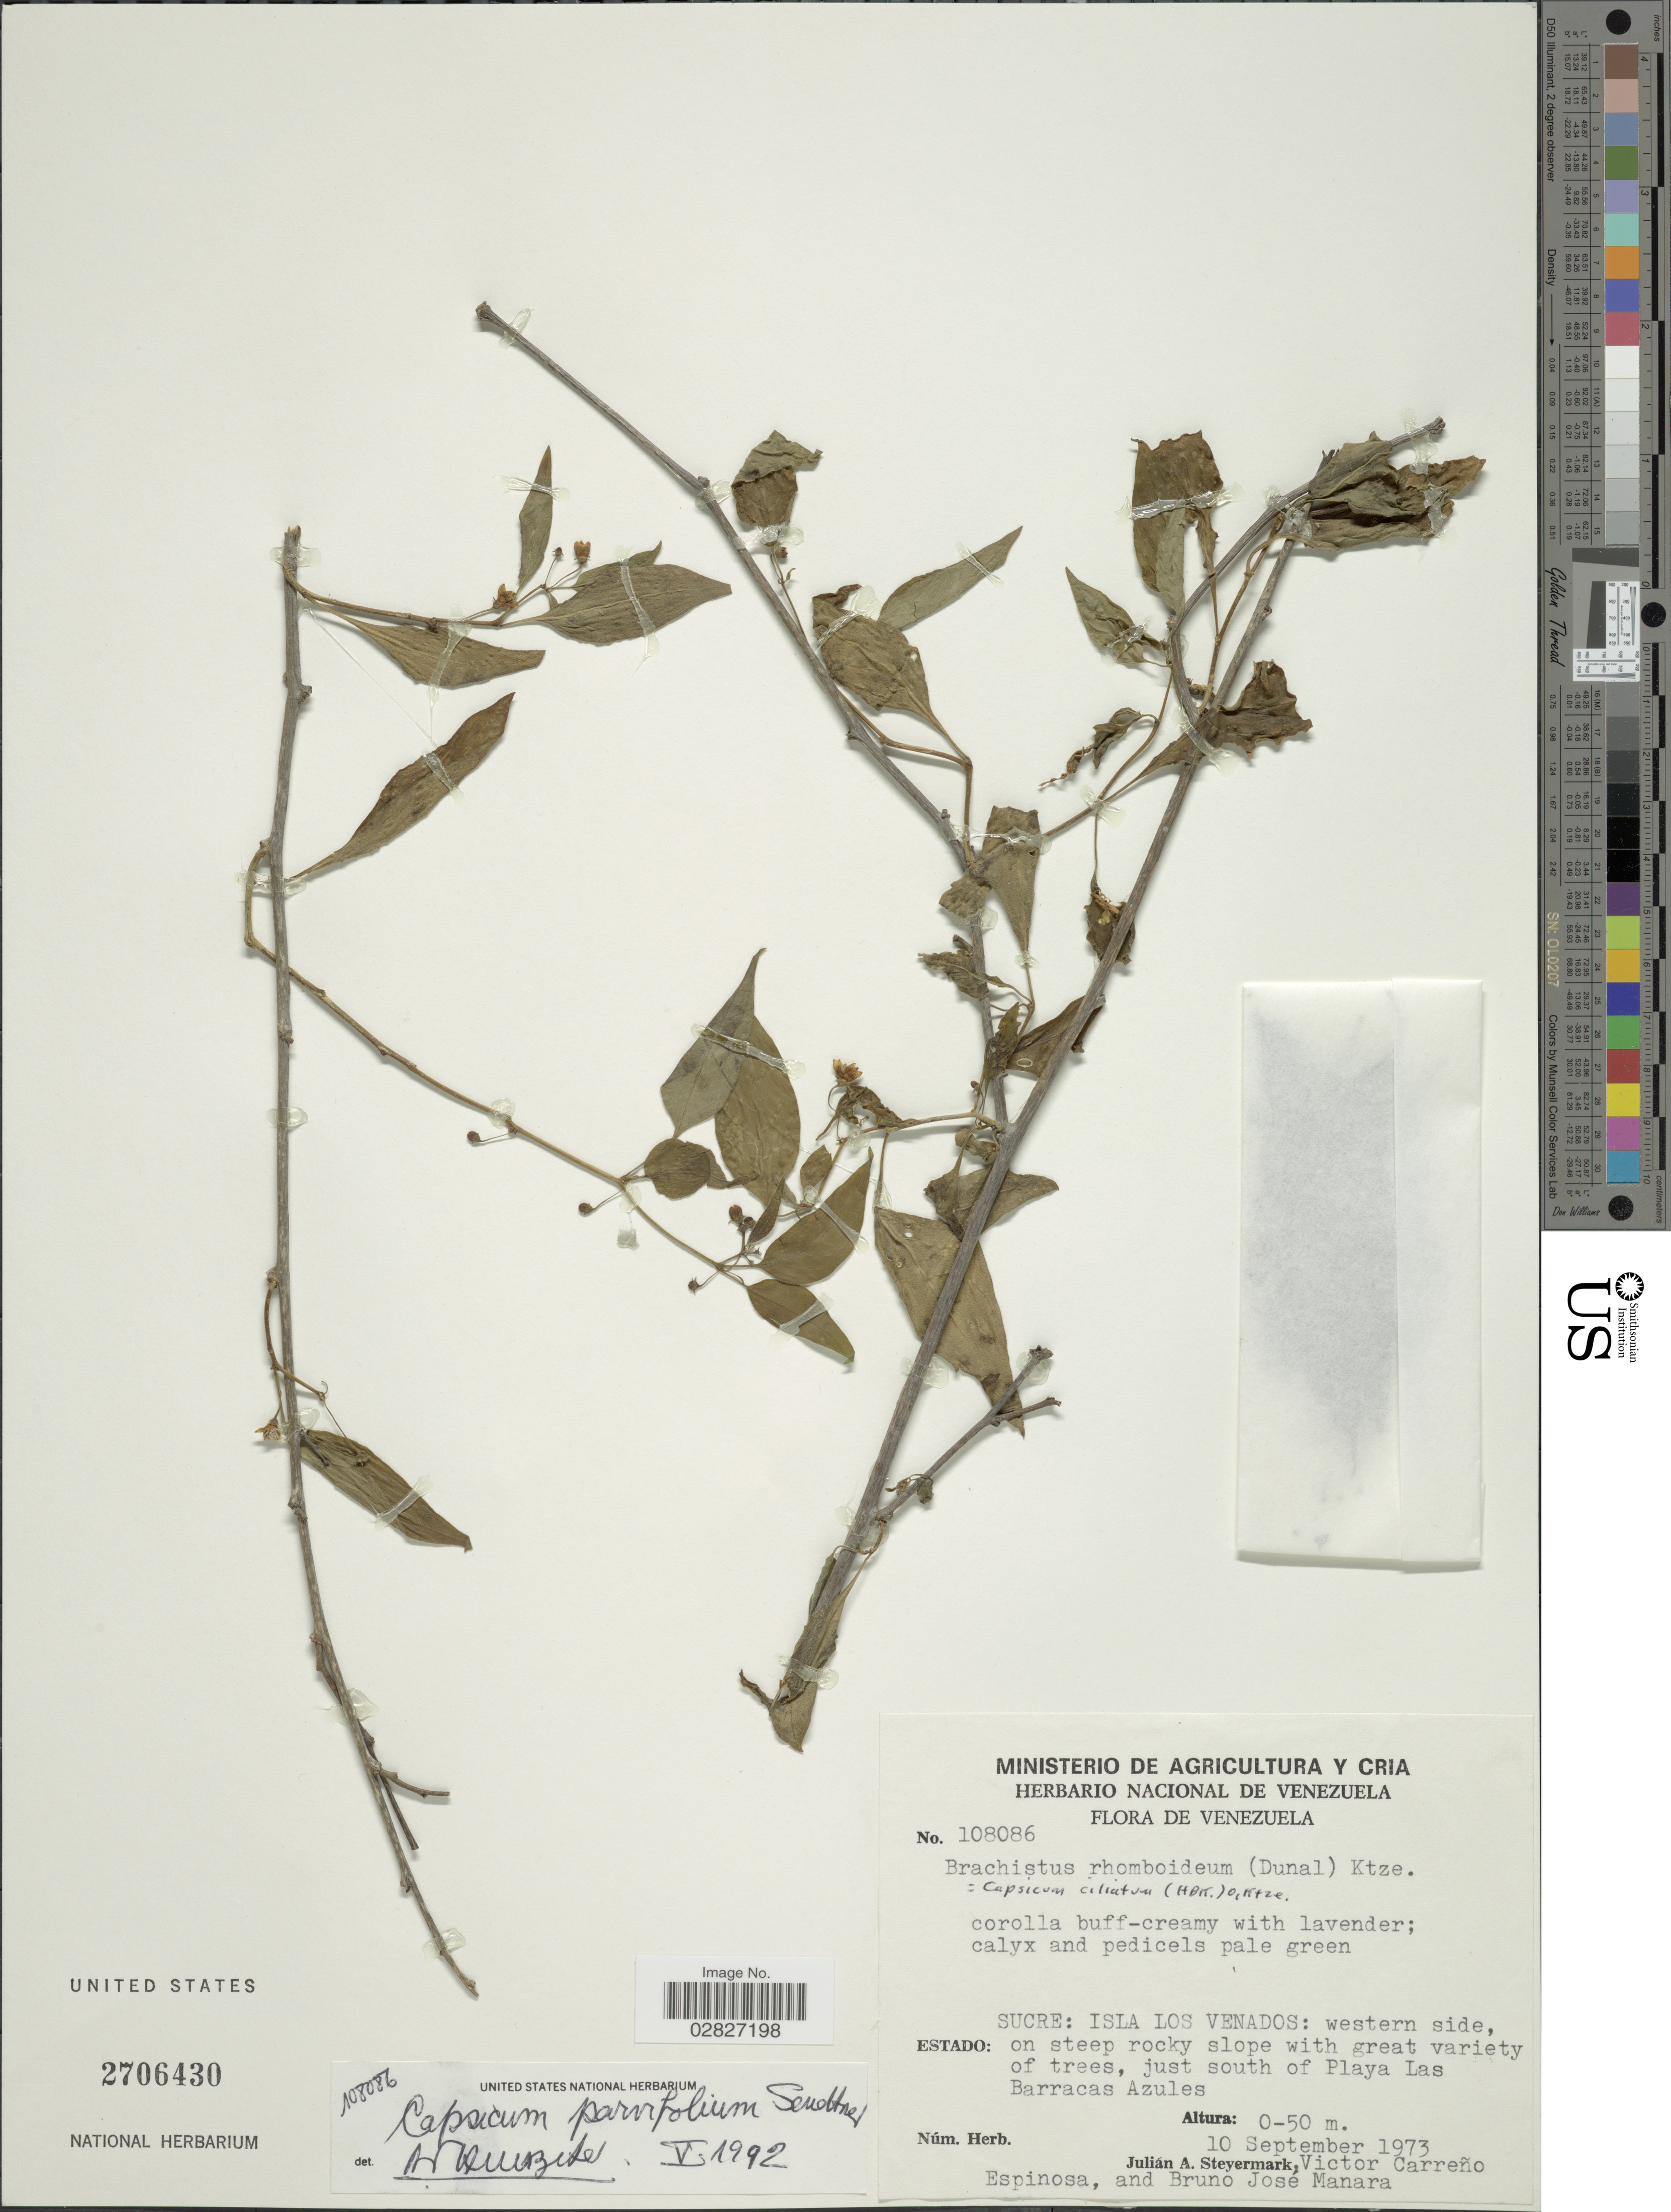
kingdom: Plantae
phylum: Tracheophyta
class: Magnoliopsida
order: Solanales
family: Solanaceae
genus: Capsicum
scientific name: Capsicum parvifolium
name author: Sendtn.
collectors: J. Steyermark, V. Espinosa & B. Manara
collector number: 108086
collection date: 1973-09-10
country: Venezuela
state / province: Sucre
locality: Estado: Sucre: Isla Los Venados: western side, on steep rocky slope with great variety of trees, just south of Playa Las Barracas Azules.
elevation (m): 0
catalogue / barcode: US 2706430